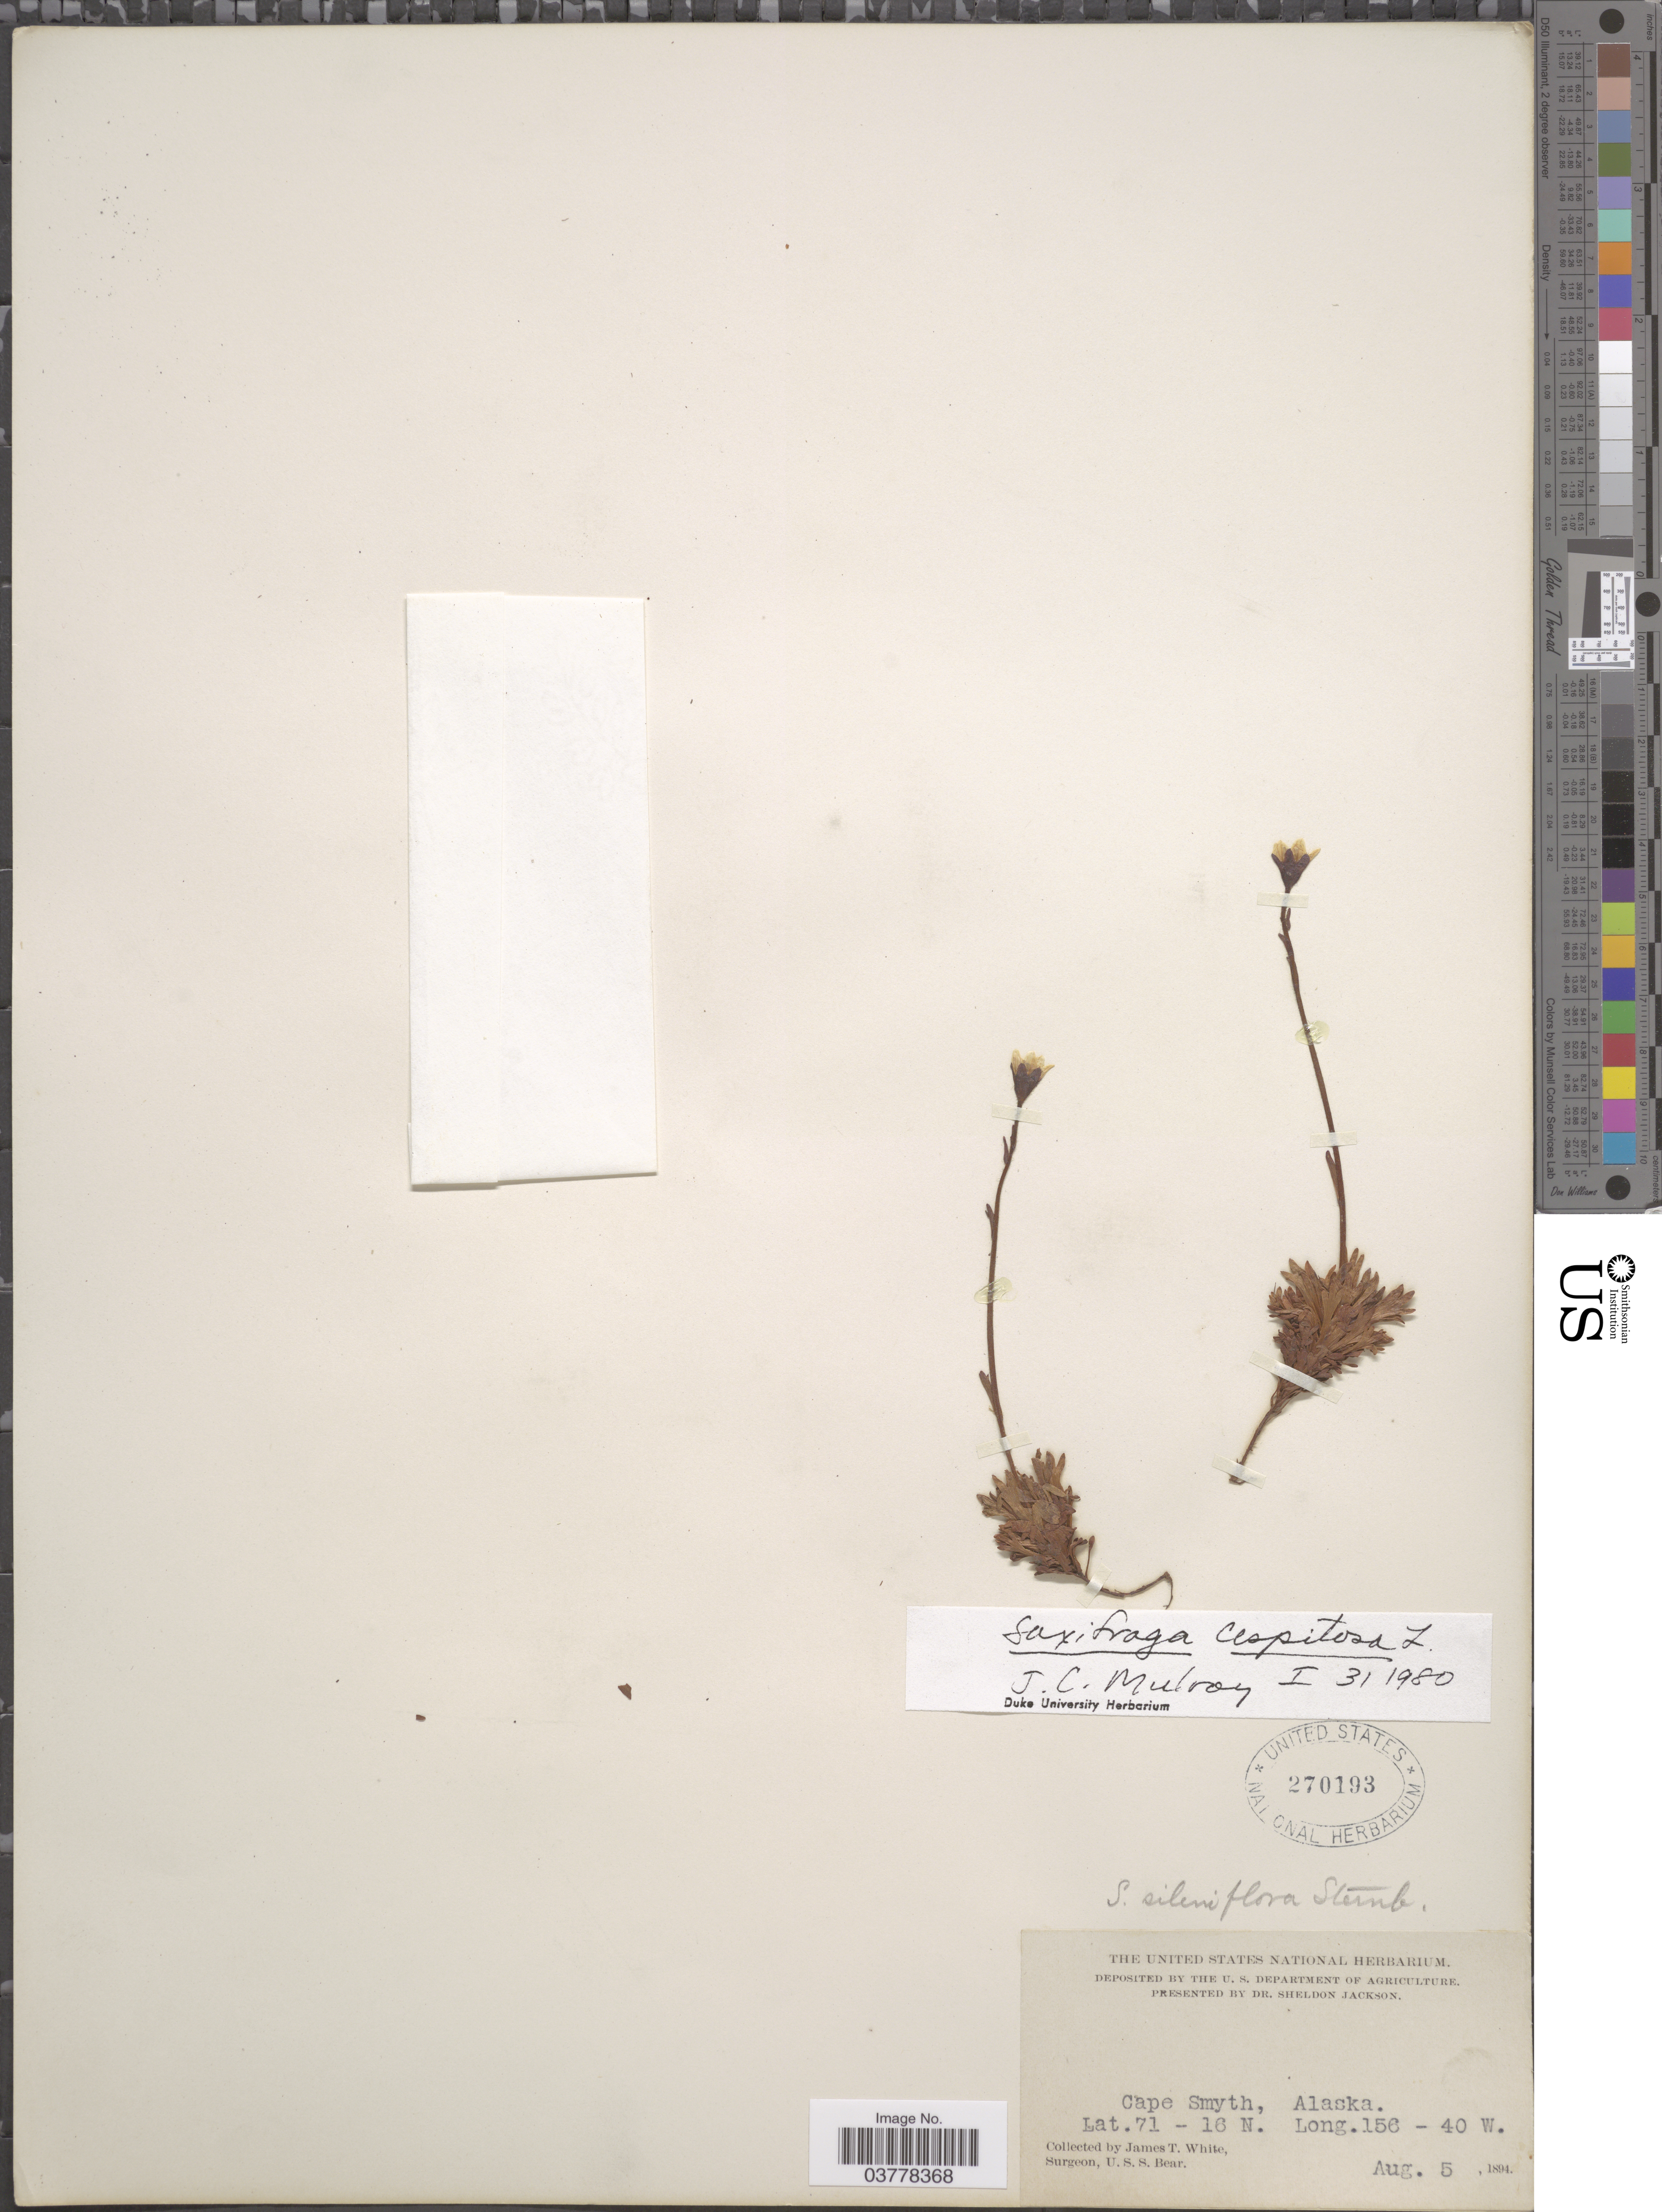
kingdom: Plantae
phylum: Tracheophyta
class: Magnoliopsida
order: Saxifragales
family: Saxifragaceae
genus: Saxifraga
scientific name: Saxifraga caespitosa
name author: L.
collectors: J. T. White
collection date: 1894-08-05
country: United States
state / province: Alaska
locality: Cape Smyth.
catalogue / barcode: US 270193